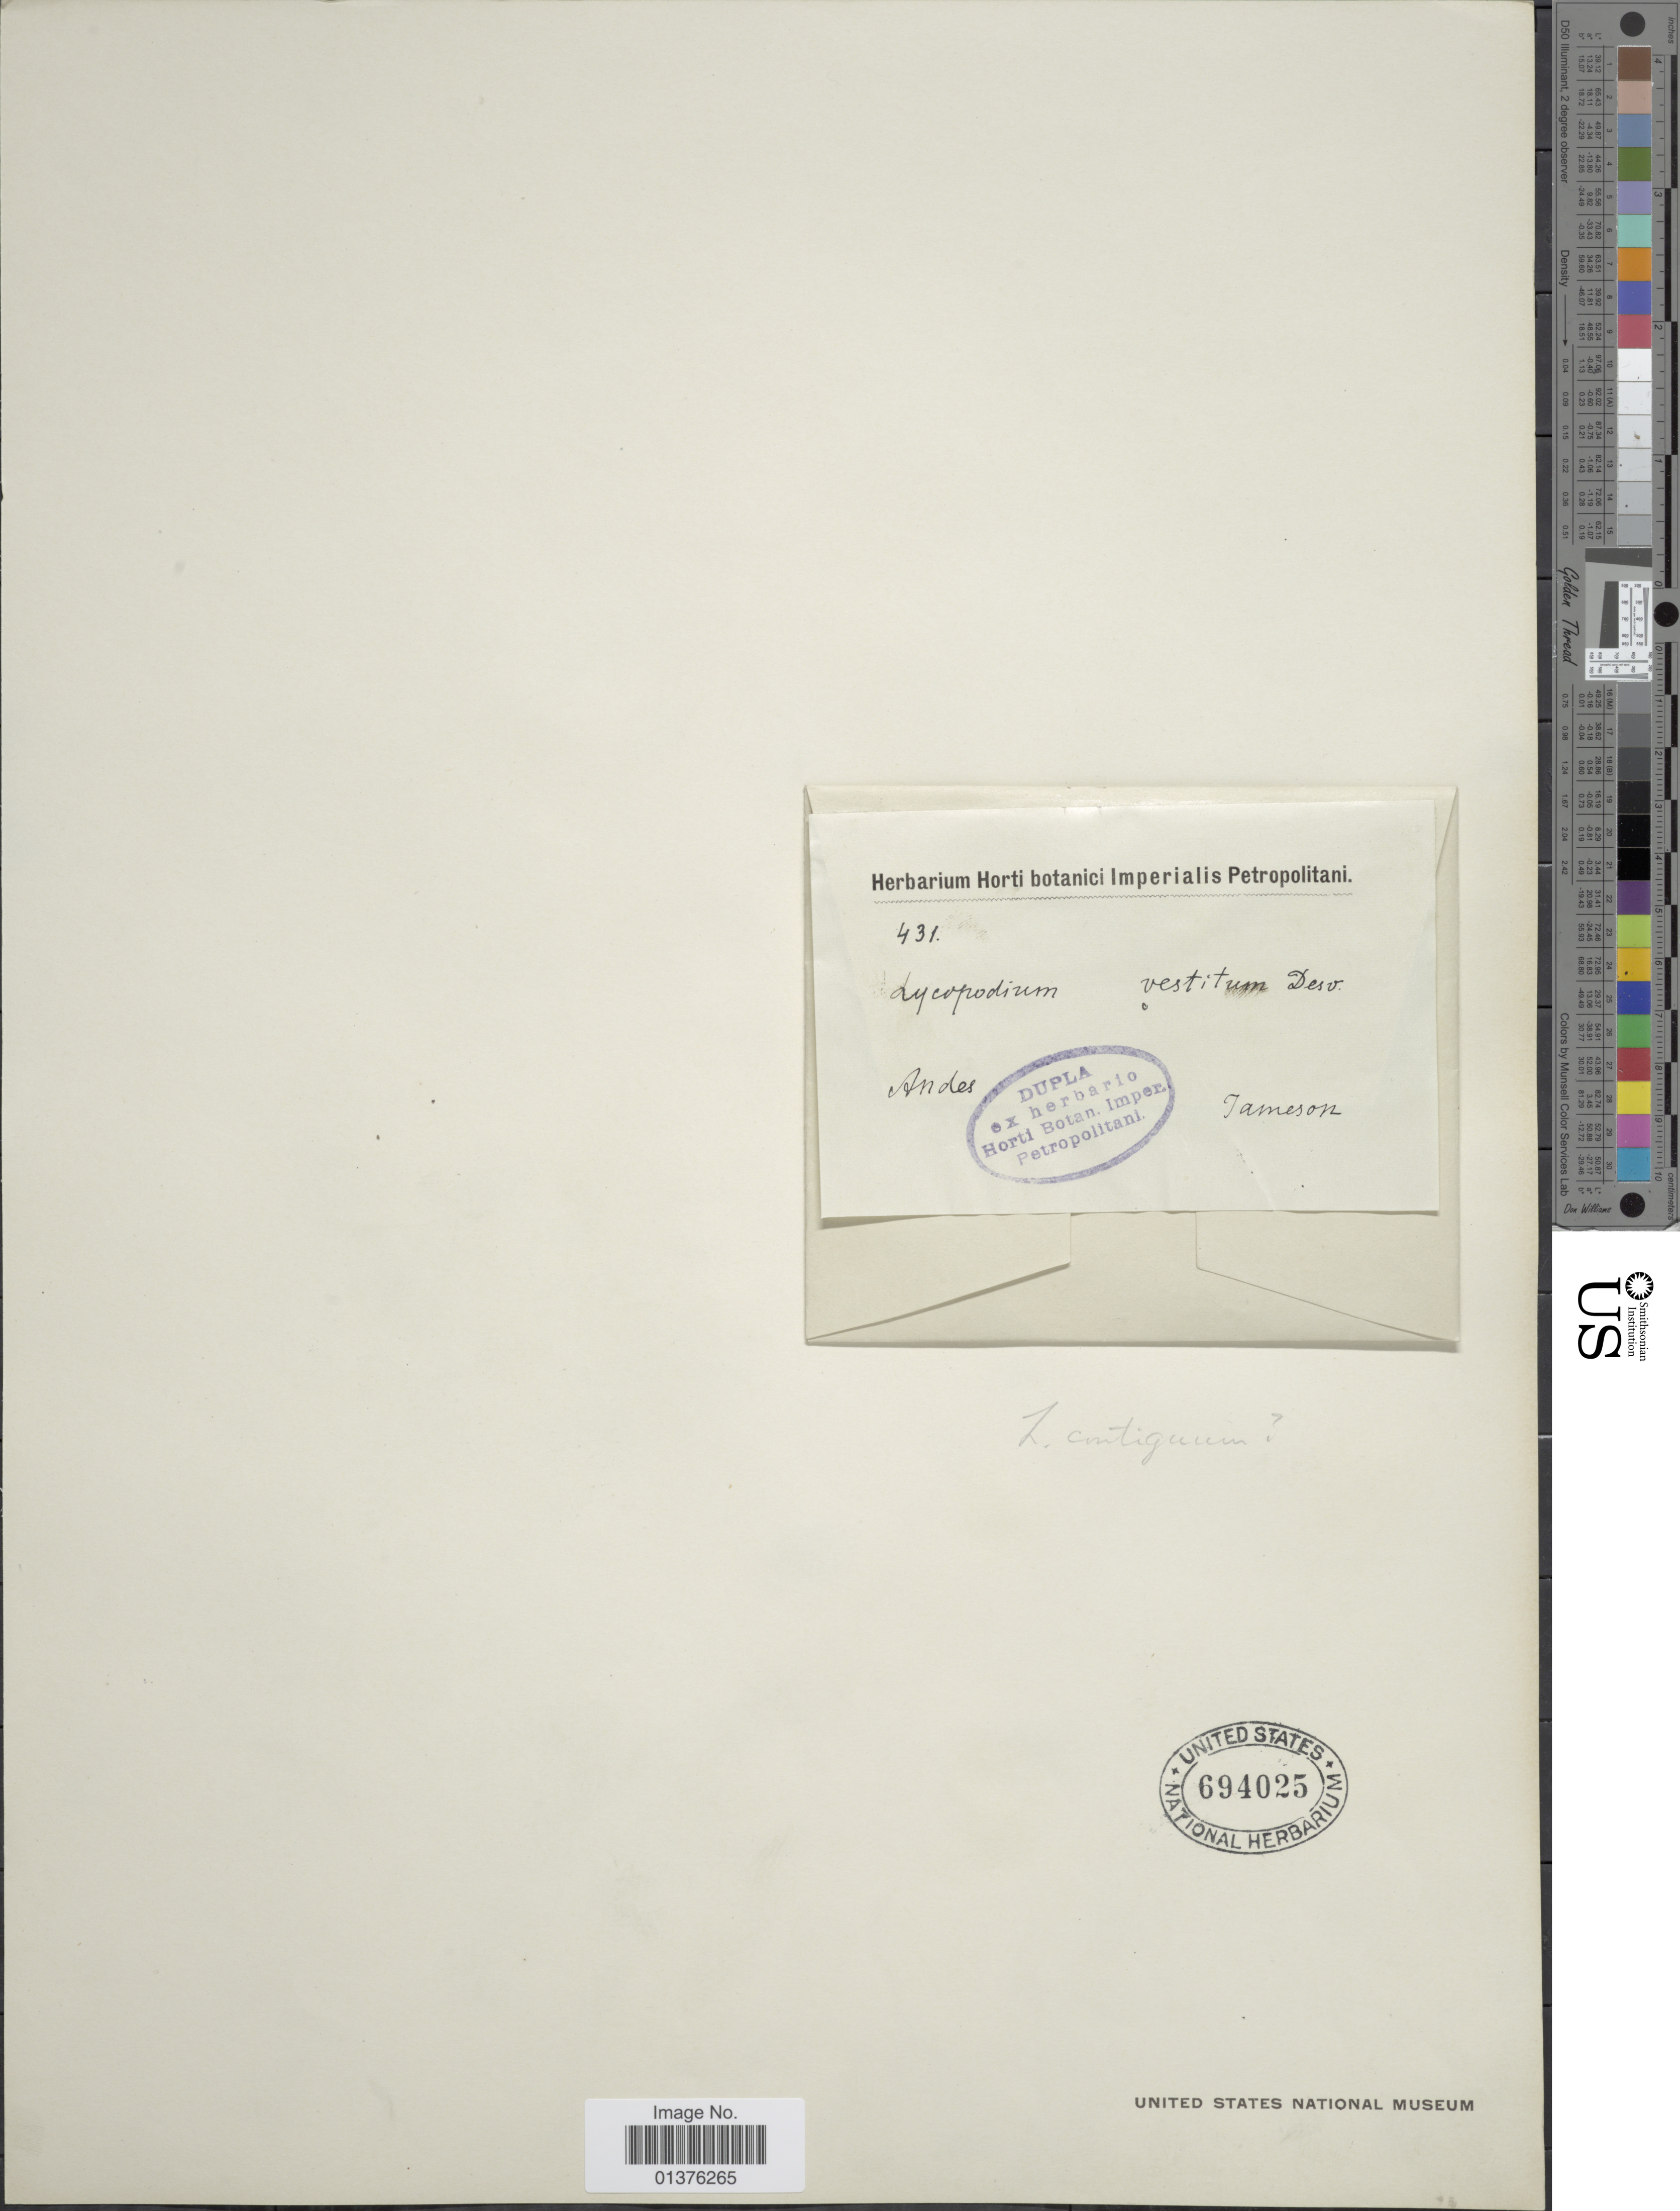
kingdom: Plantae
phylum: Tracheophyta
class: Lycopodiopsida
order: Lycopodiales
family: Lycopodiaceae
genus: Lycopodium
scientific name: Lycopodium clavatum subsp. contiguum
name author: (Klotzsch) B. Øllg.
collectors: -- Jameson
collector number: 431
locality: Andes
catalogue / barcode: US 694025